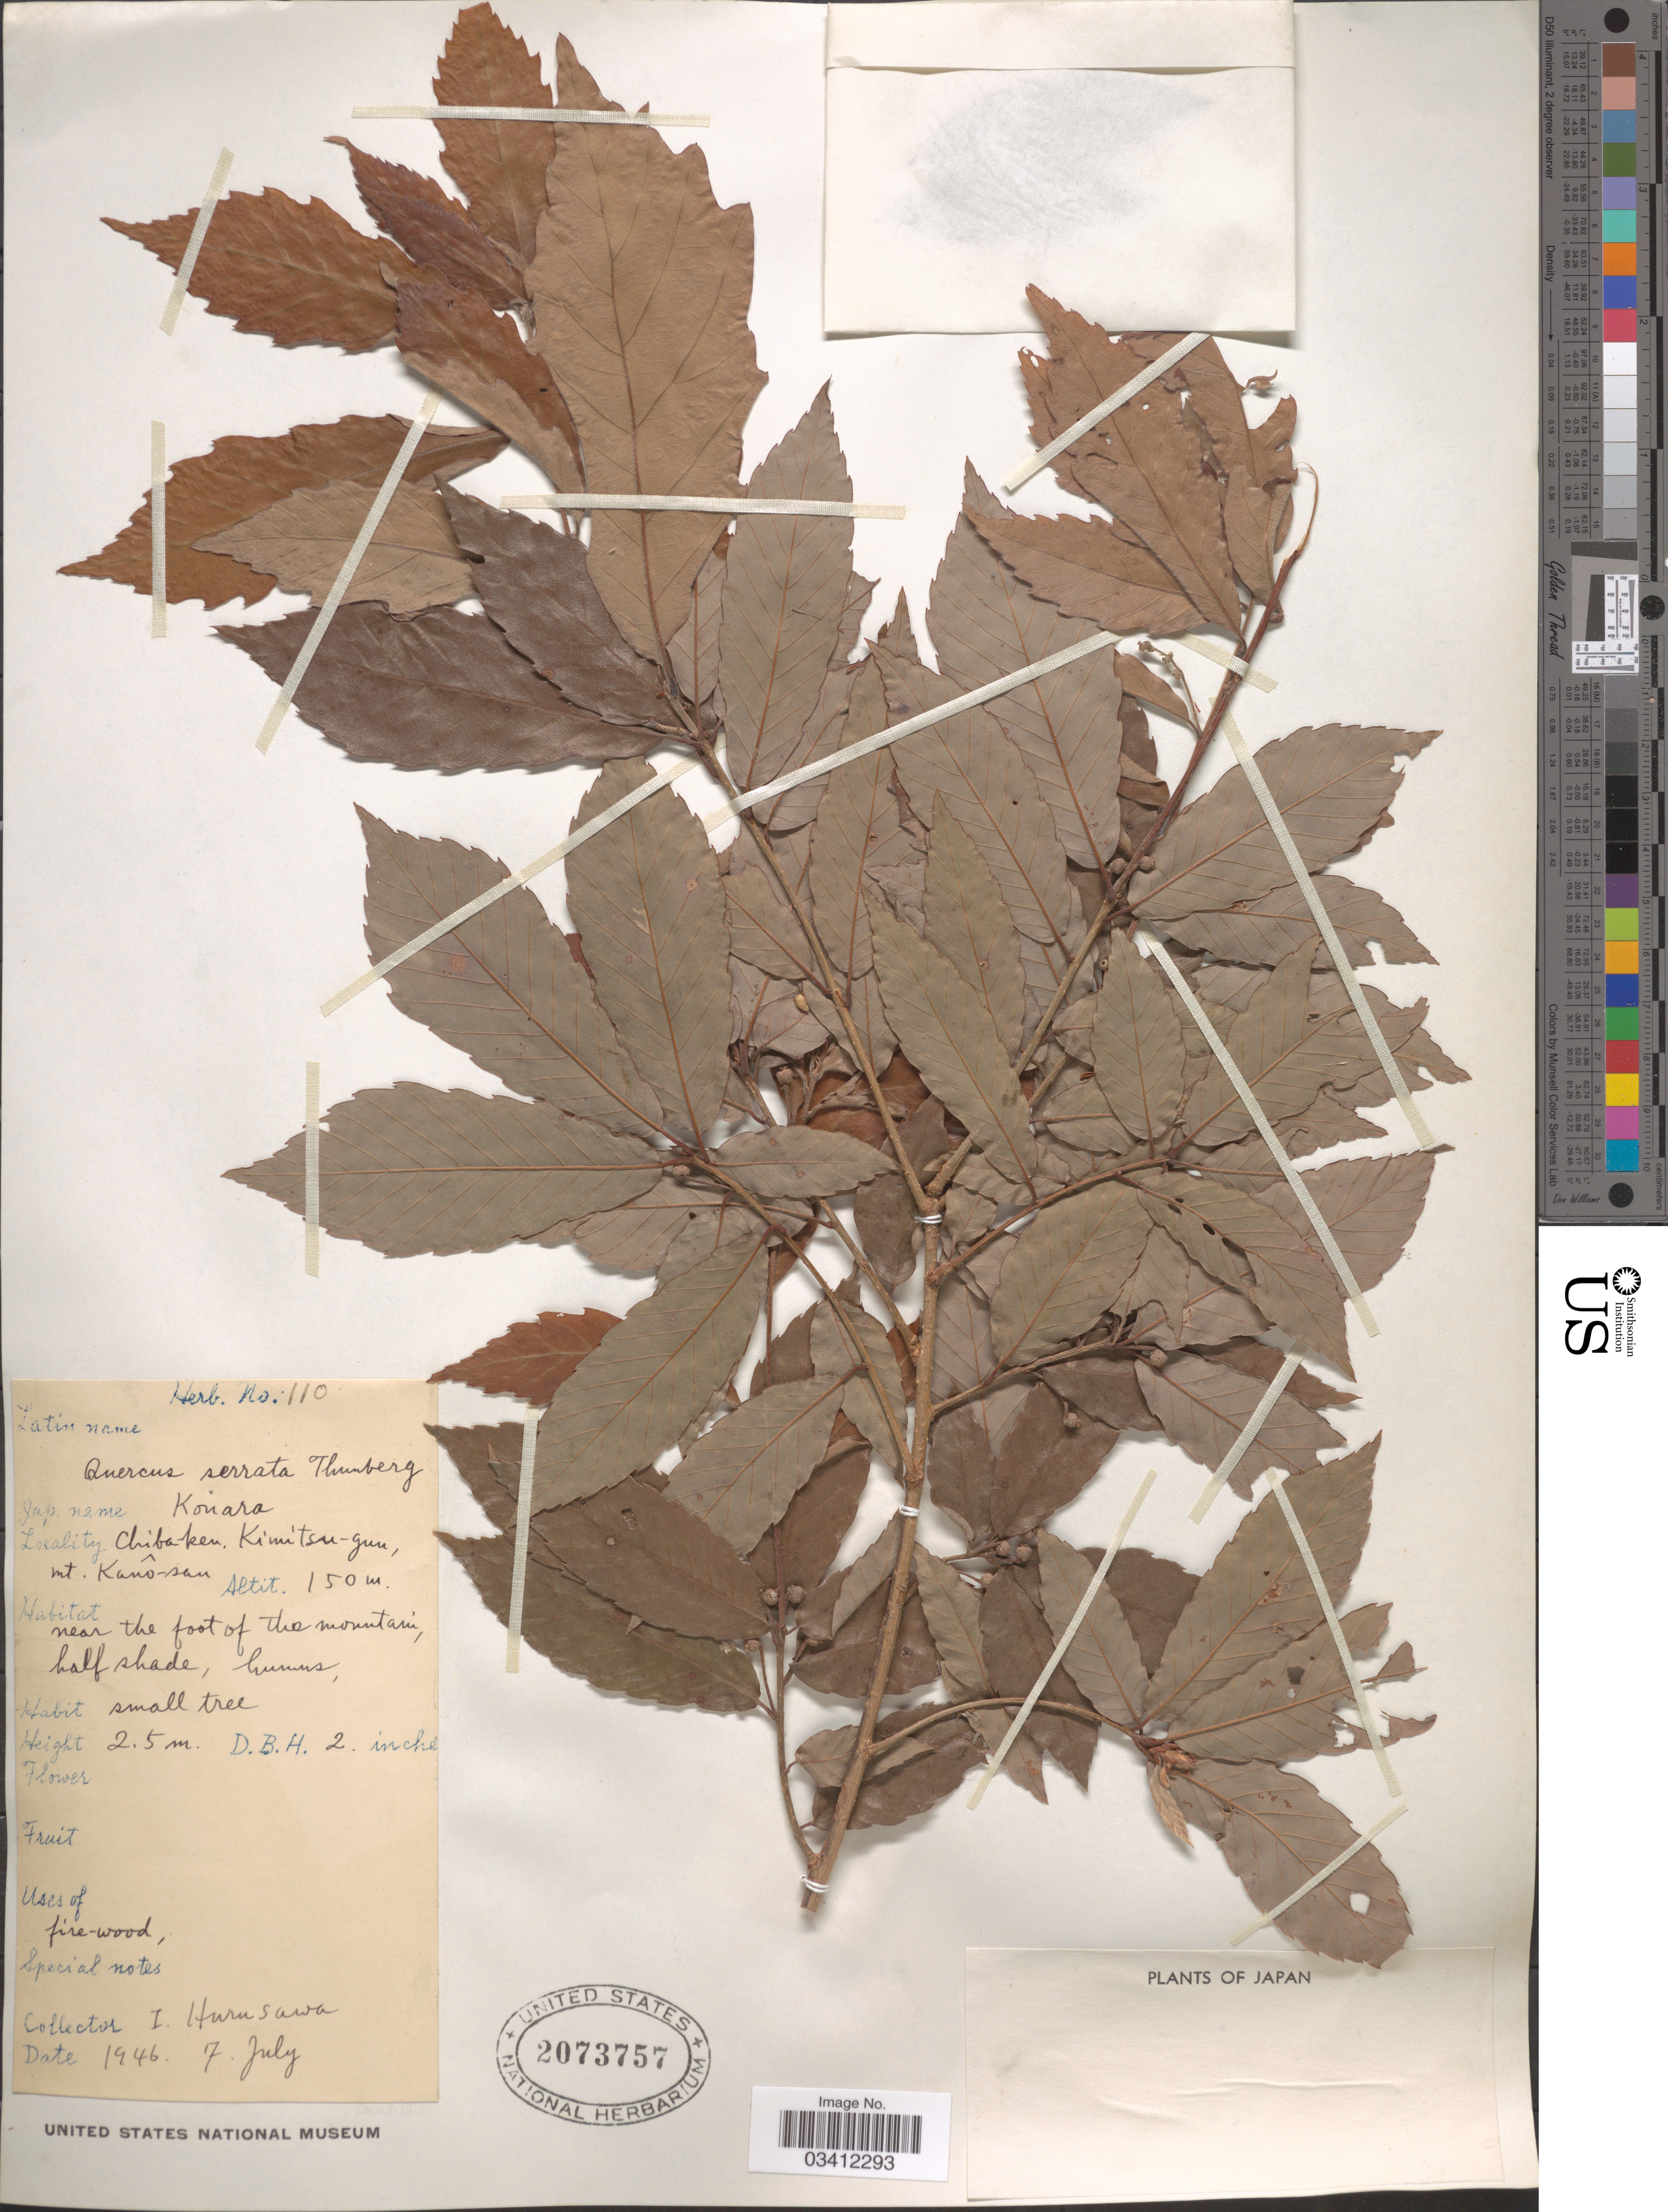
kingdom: Plantae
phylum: Tracheophyta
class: Magnoliopsida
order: Fagales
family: Fagaceae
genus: Quercus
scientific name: Quercus serrata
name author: Thunb.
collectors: I. Hurusawa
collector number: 110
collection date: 1946-07-07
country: Japan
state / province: Tiba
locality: Chiba-ken. Kimitsu-gun, Mt. Kanô-san. Near the foot of the mountain.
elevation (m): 150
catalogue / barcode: US 2073757